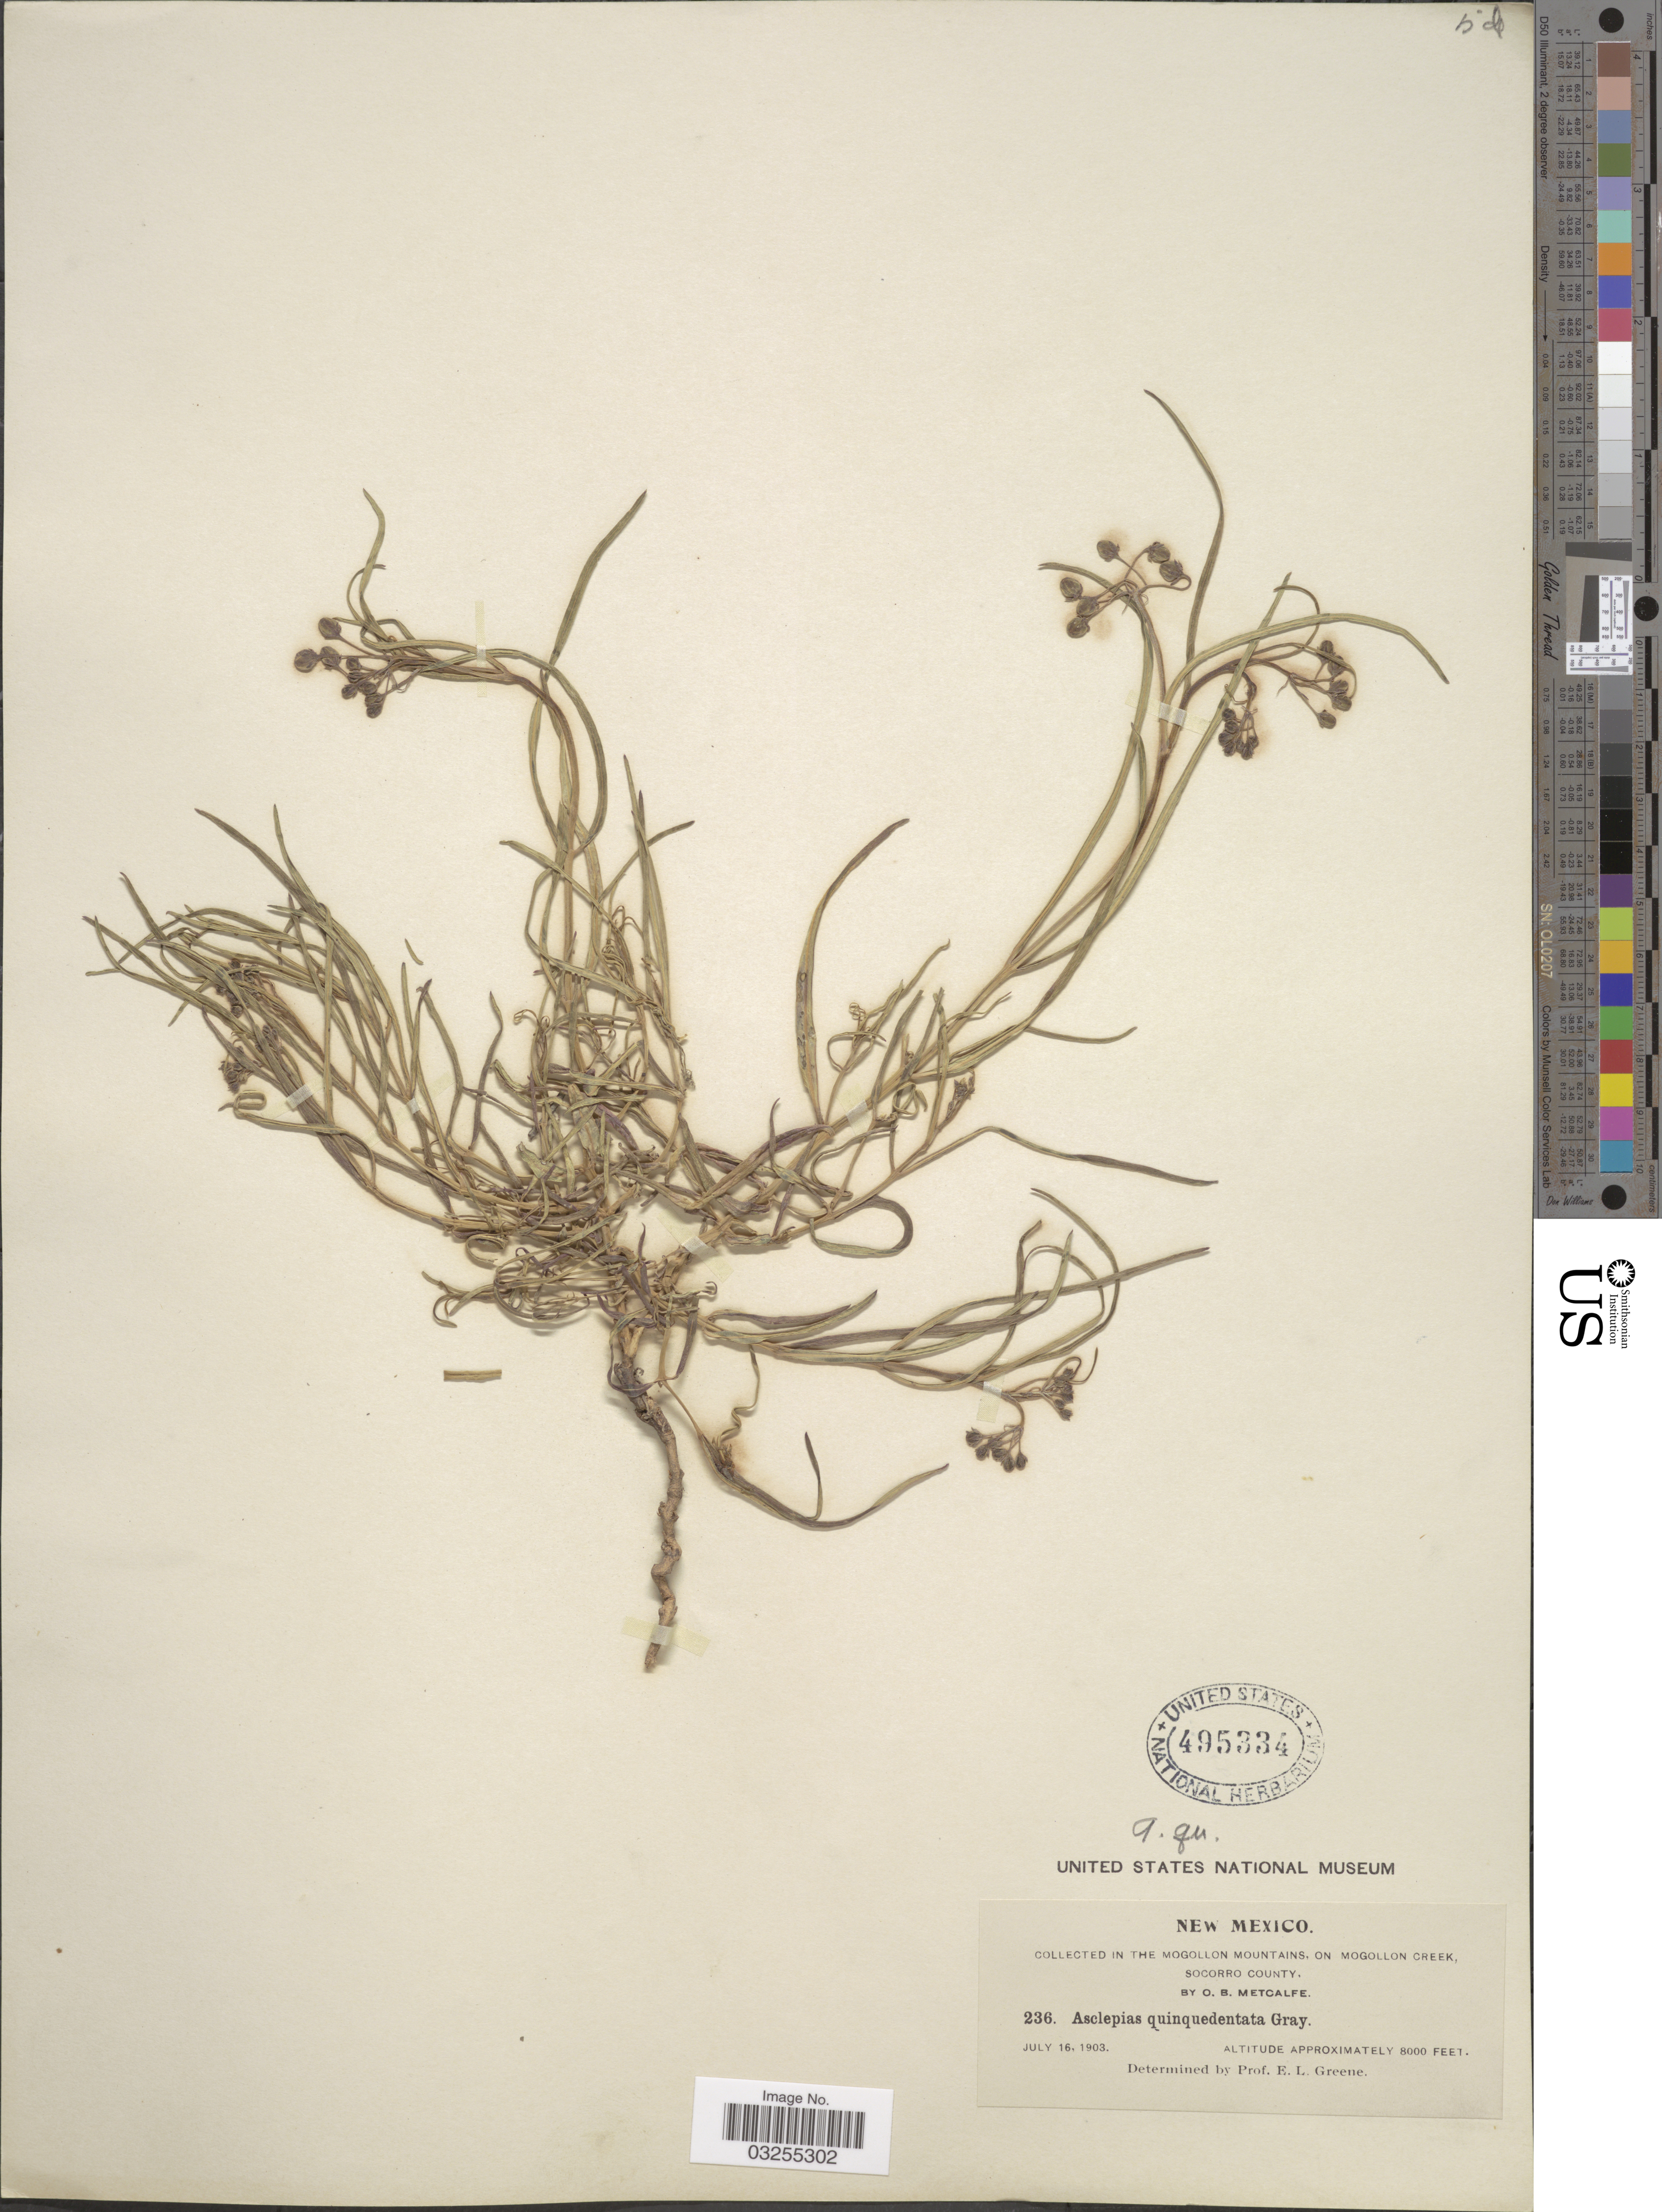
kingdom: Plantae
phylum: Tracheophyta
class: Magnoliopsida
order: Gentianales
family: Apocynaceae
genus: Asclepias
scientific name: Asclepias quinquedentata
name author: A. Gray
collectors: O. B. Metcalfe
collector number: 236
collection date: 1903-07-16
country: United States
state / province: New Mexico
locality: Collected in the Mogollon Mountains, on Mogollon Creek, Socorro County.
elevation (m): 2438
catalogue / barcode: US 495334